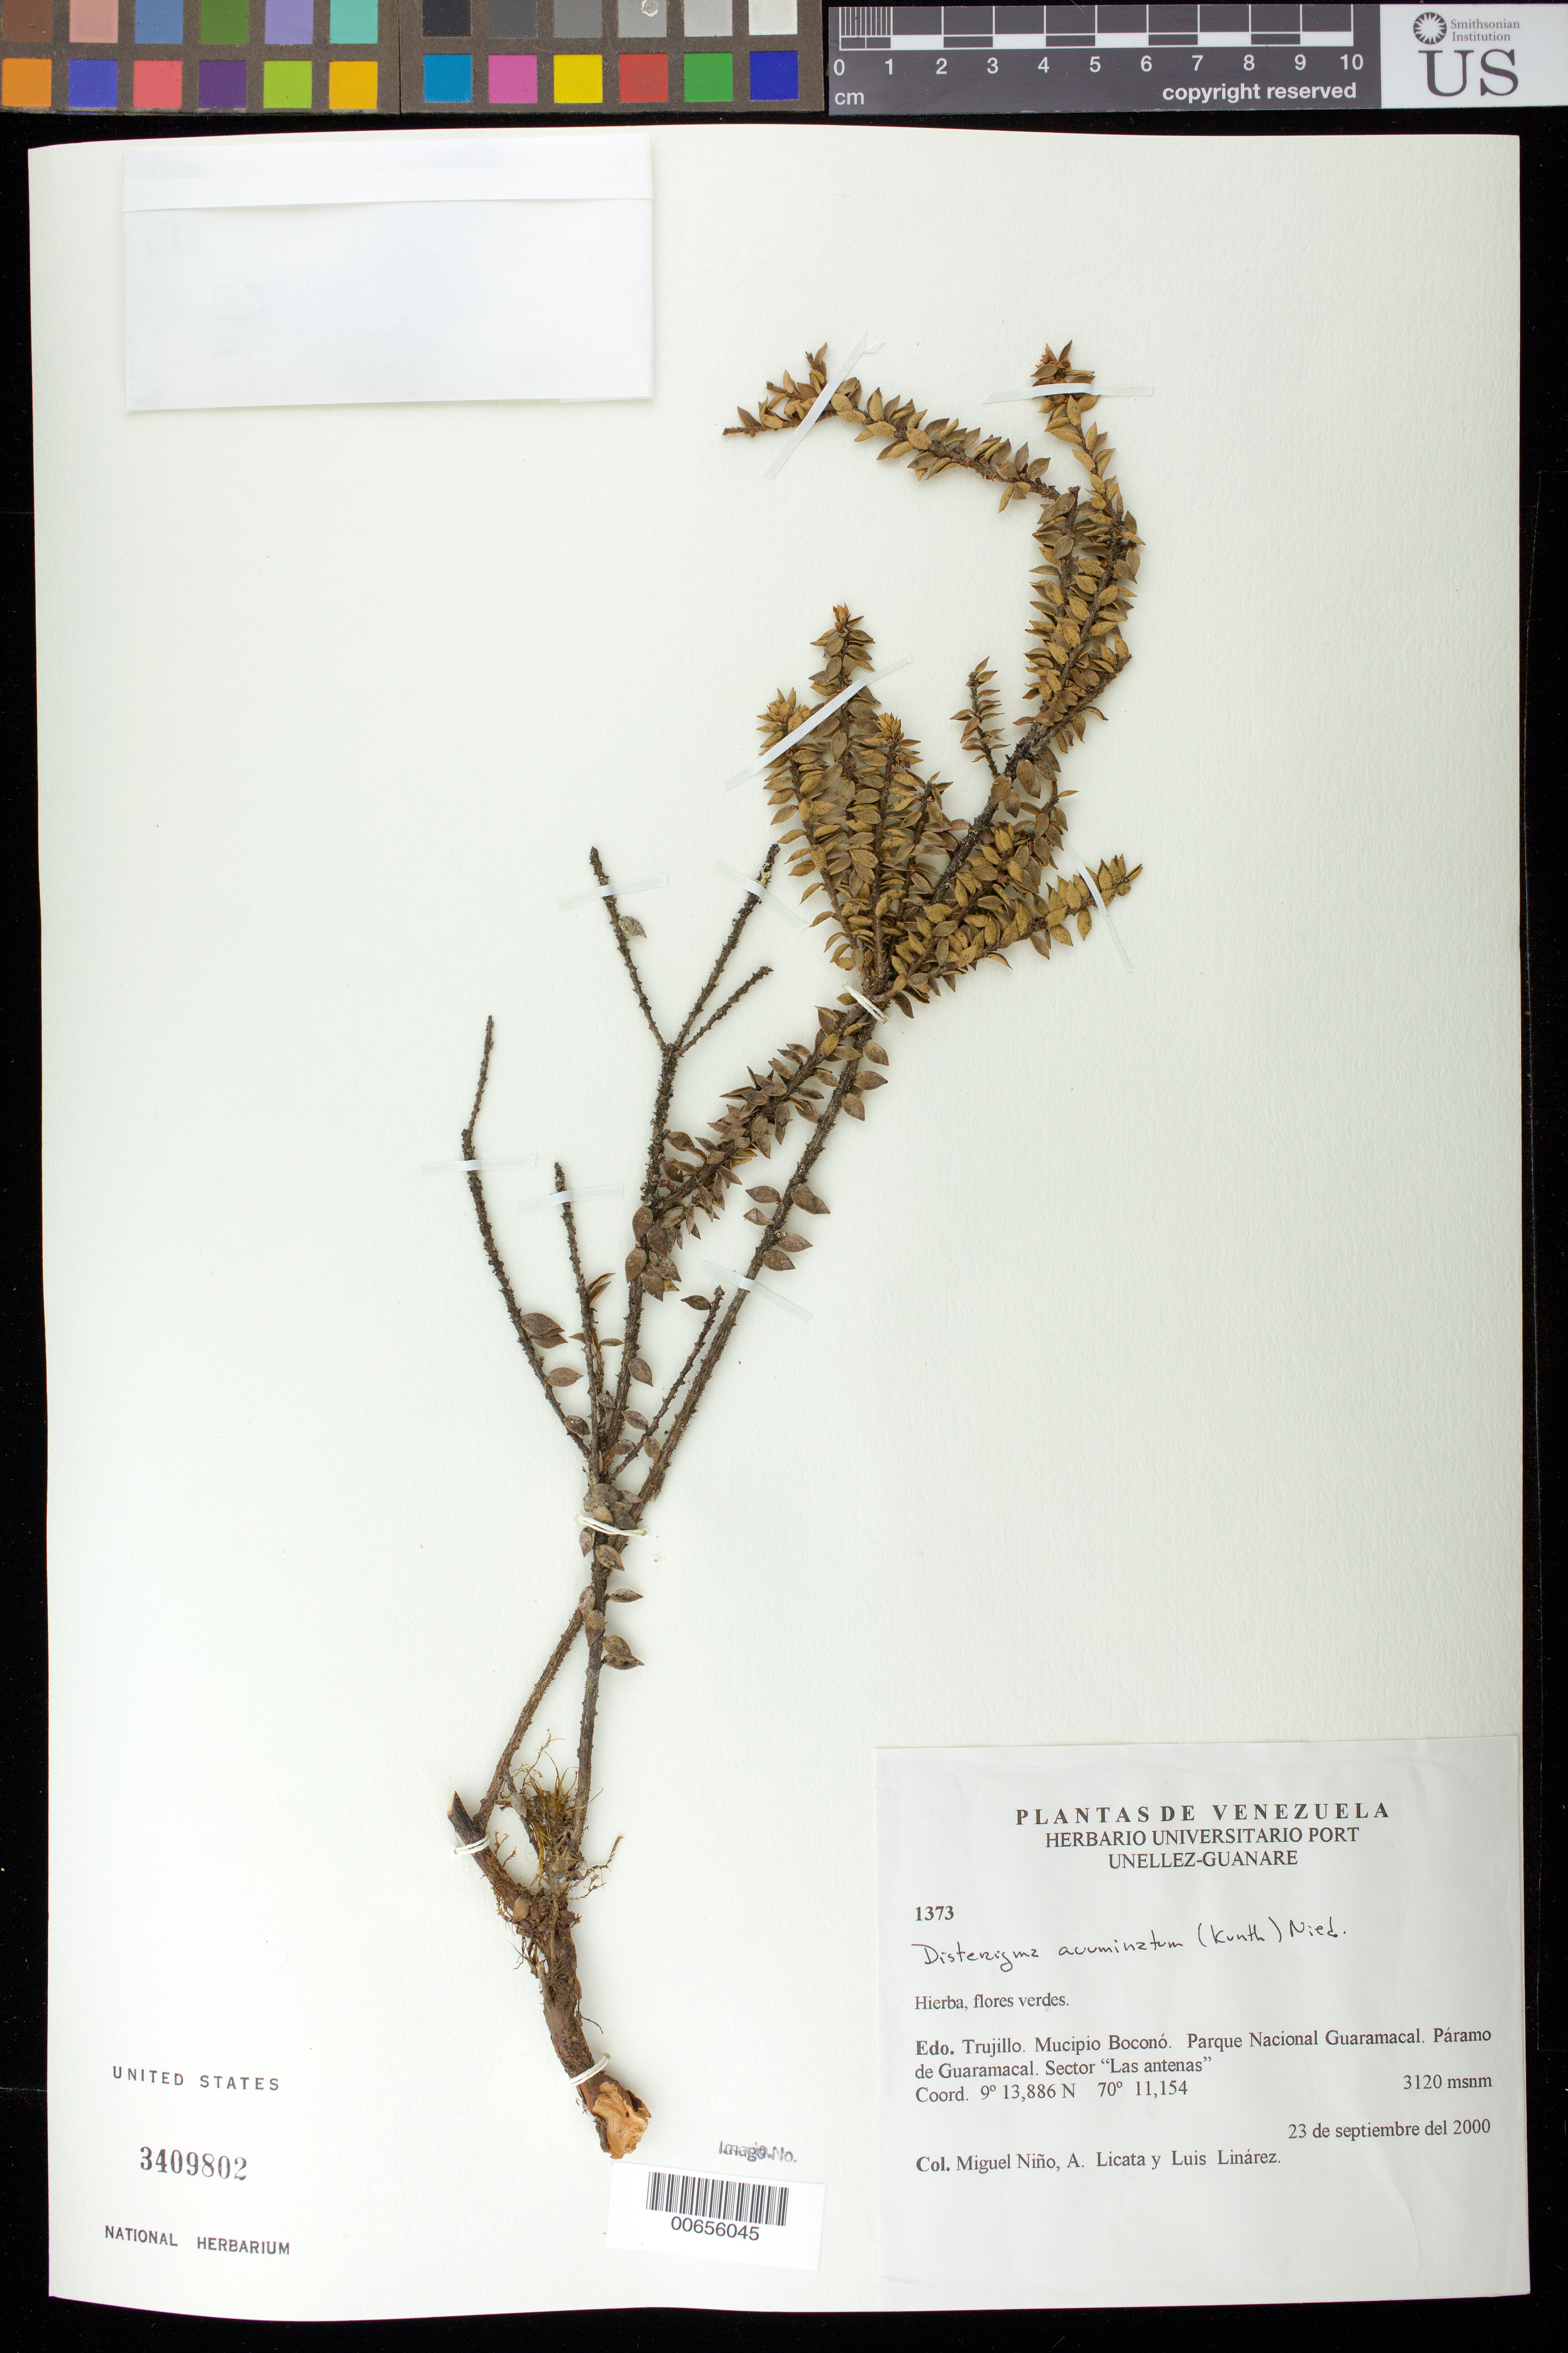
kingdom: Plantae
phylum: Tracheophyta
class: Magnoliopsida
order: Ericales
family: Ericaceae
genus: Disterigma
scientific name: Disterigma acuminatum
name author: (Kunth) Nied.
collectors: S. M. Niño, A. Licata & L. Linárez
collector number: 1373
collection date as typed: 23 Sep 2000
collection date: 2000-09-23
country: Venezuela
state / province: Trujillo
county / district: Boconó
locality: Parque Nacional Guaramacal, Páramo de Guaramacal, sector "Las antenas"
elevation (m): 3120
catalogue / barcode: US 3409802